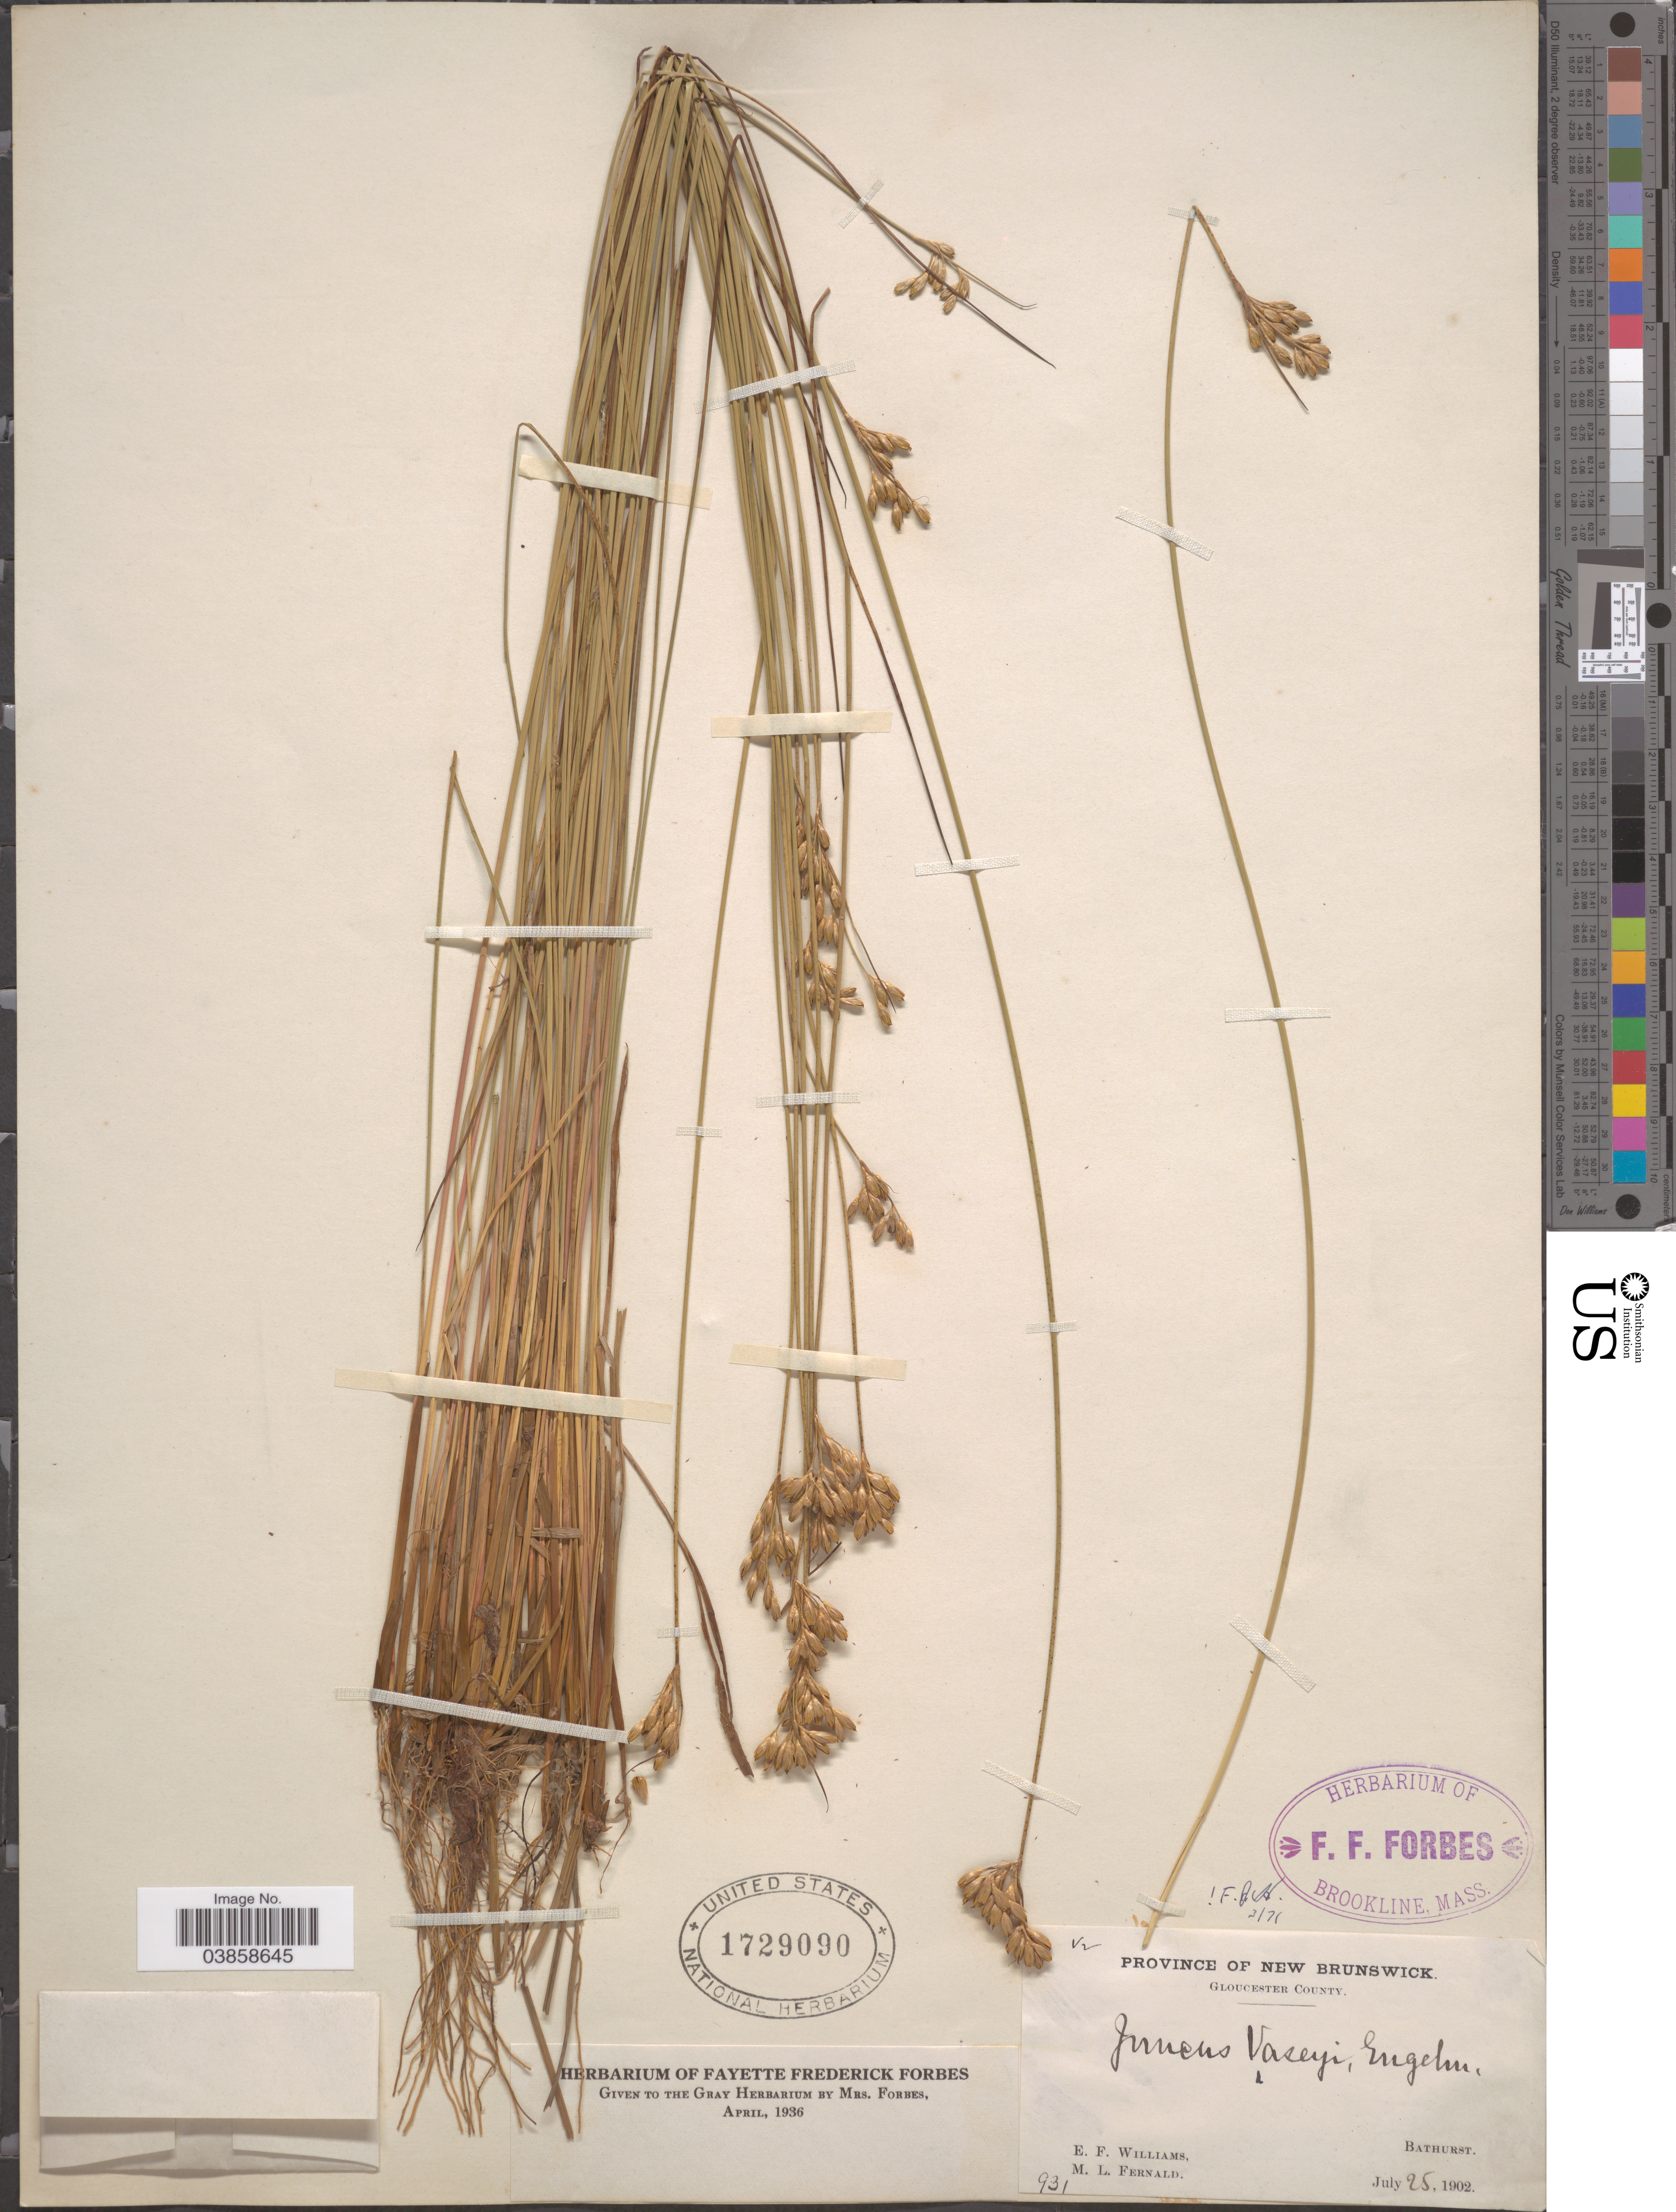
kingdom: Plantae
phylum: Tracheophyta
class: Liliopsida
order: Poales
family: Juncaceae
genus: Juncus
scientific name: Juncus vaseyi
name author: Engelm.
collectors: E. Williams & M. L. Fernald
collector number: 931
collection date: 1902-07-25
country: Canada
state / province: New Brunswick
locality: Gloucester County. Bathurst.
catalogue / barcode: US 1729090